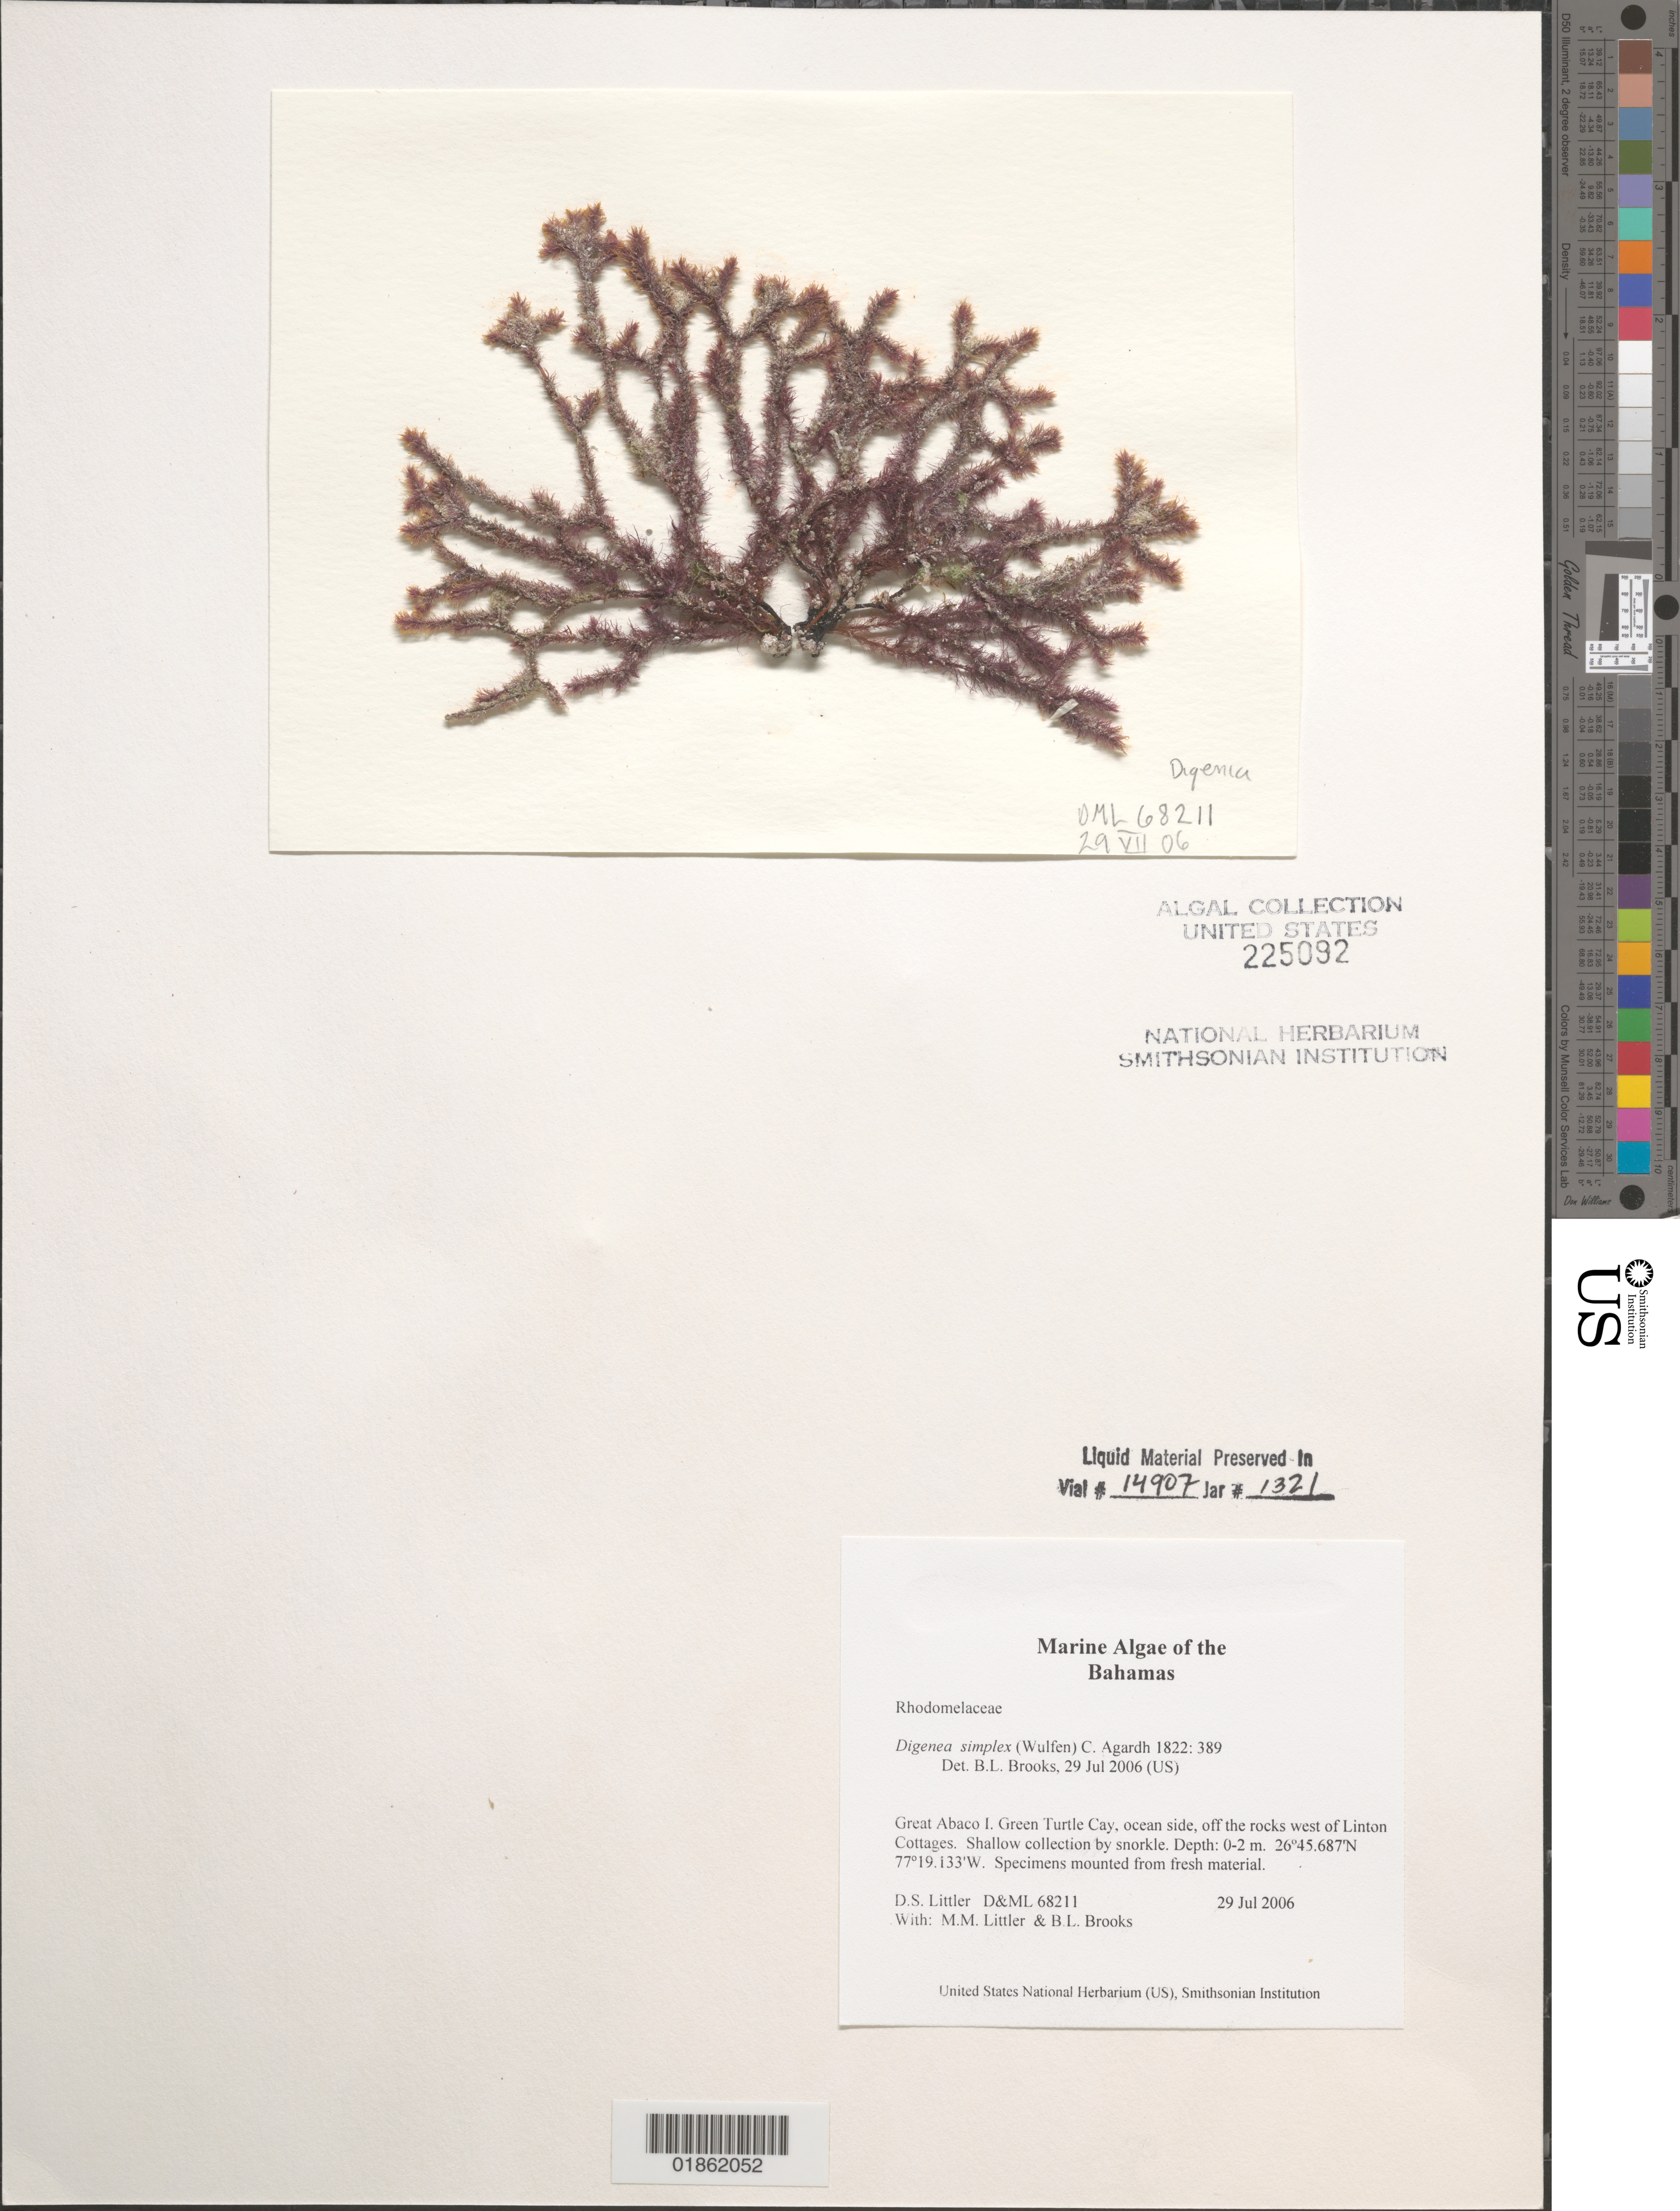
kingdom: Plantae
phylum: Rhodophyta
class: Florideophyceae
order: Ceramiales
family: Rhodomelaceae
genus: Digenea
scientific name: Digenea simplex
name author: (Wulfen) C. Agardh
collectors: D. S. Littler, M. M. Littler & B. Lapointe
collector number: D&ML 68211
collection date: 2006-07-29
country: Bahamas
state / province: Hope Town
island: Green Turtle Cay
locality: Abacos. Green Turtle Cay. Rock W of Linton Cottages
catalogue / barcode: US 225092